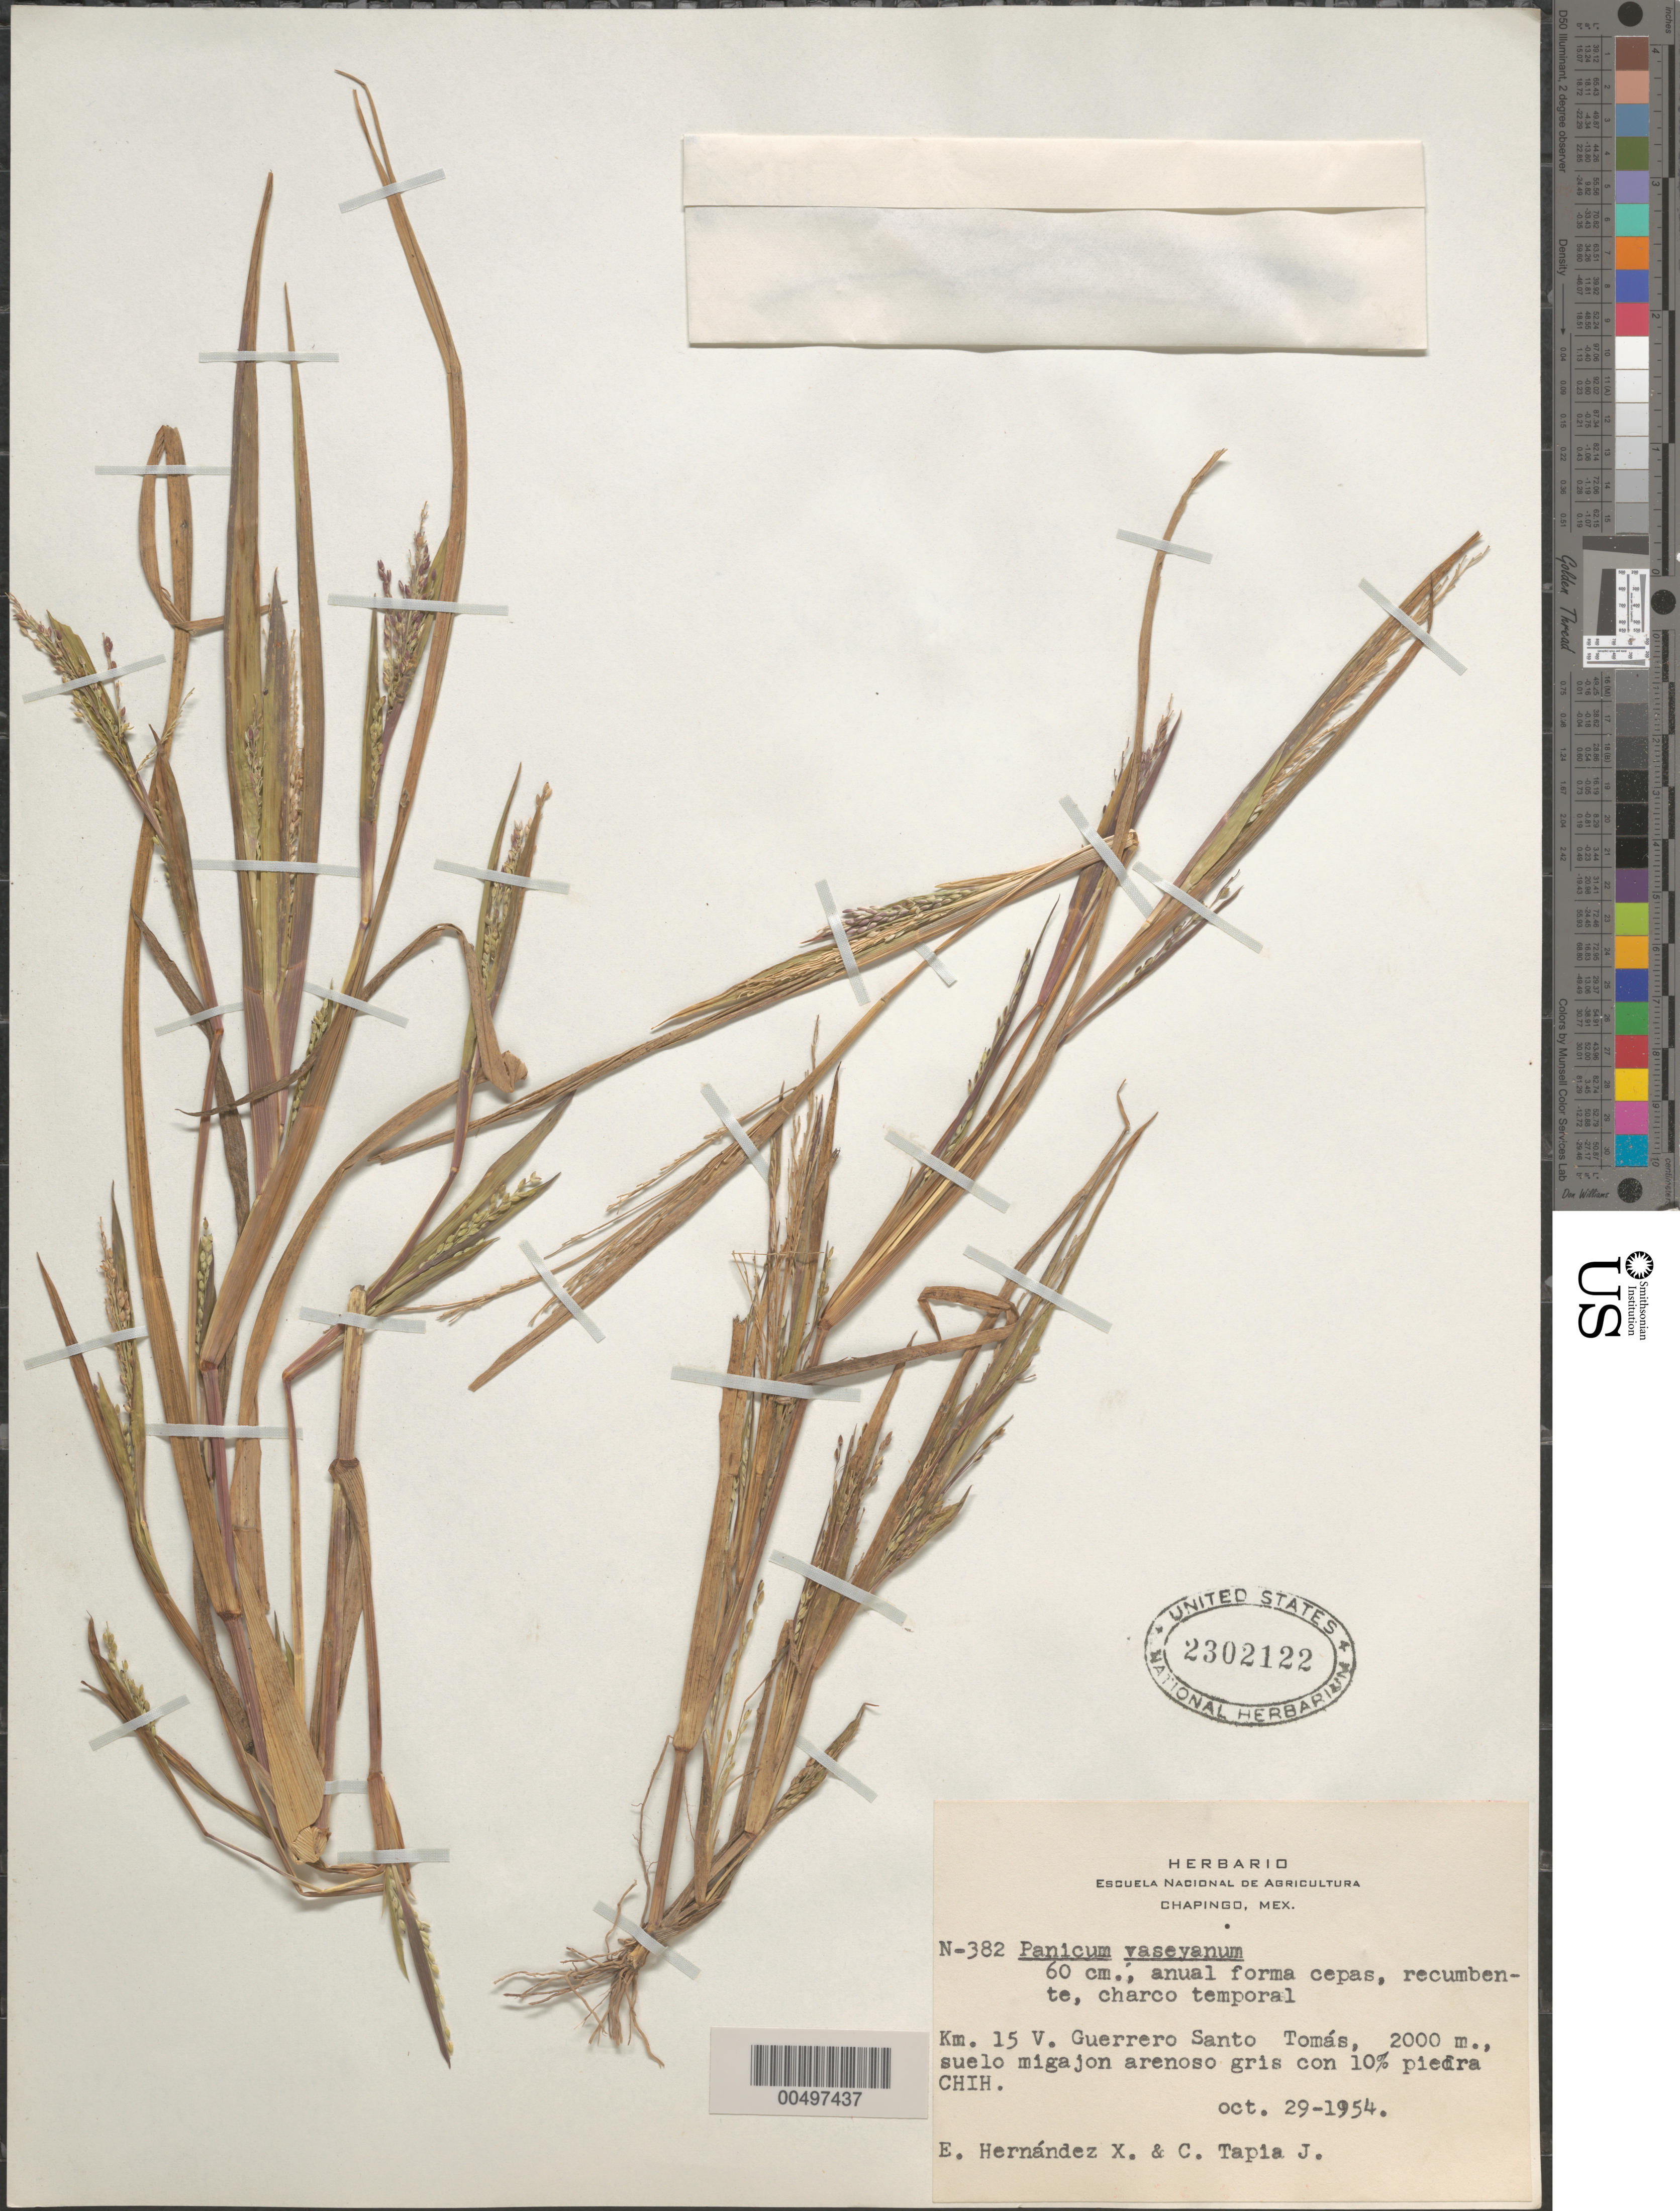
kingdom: Plantae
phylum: Tracheophyta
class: Liliopsida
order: Poales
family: Poaceae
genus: Panicum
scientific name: Panicum vaseyanum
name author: Scribn. ex W.J. Beal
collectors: E. I. Hernández-X. & C. Tapia-J.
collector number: N-382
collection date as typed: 29 Oct 1954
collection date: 1954-10-29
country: Mexico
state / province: Chihuahua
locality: Km 15 V. Guerrero Santo Tomás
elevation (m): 2000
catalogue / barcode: US 2302122